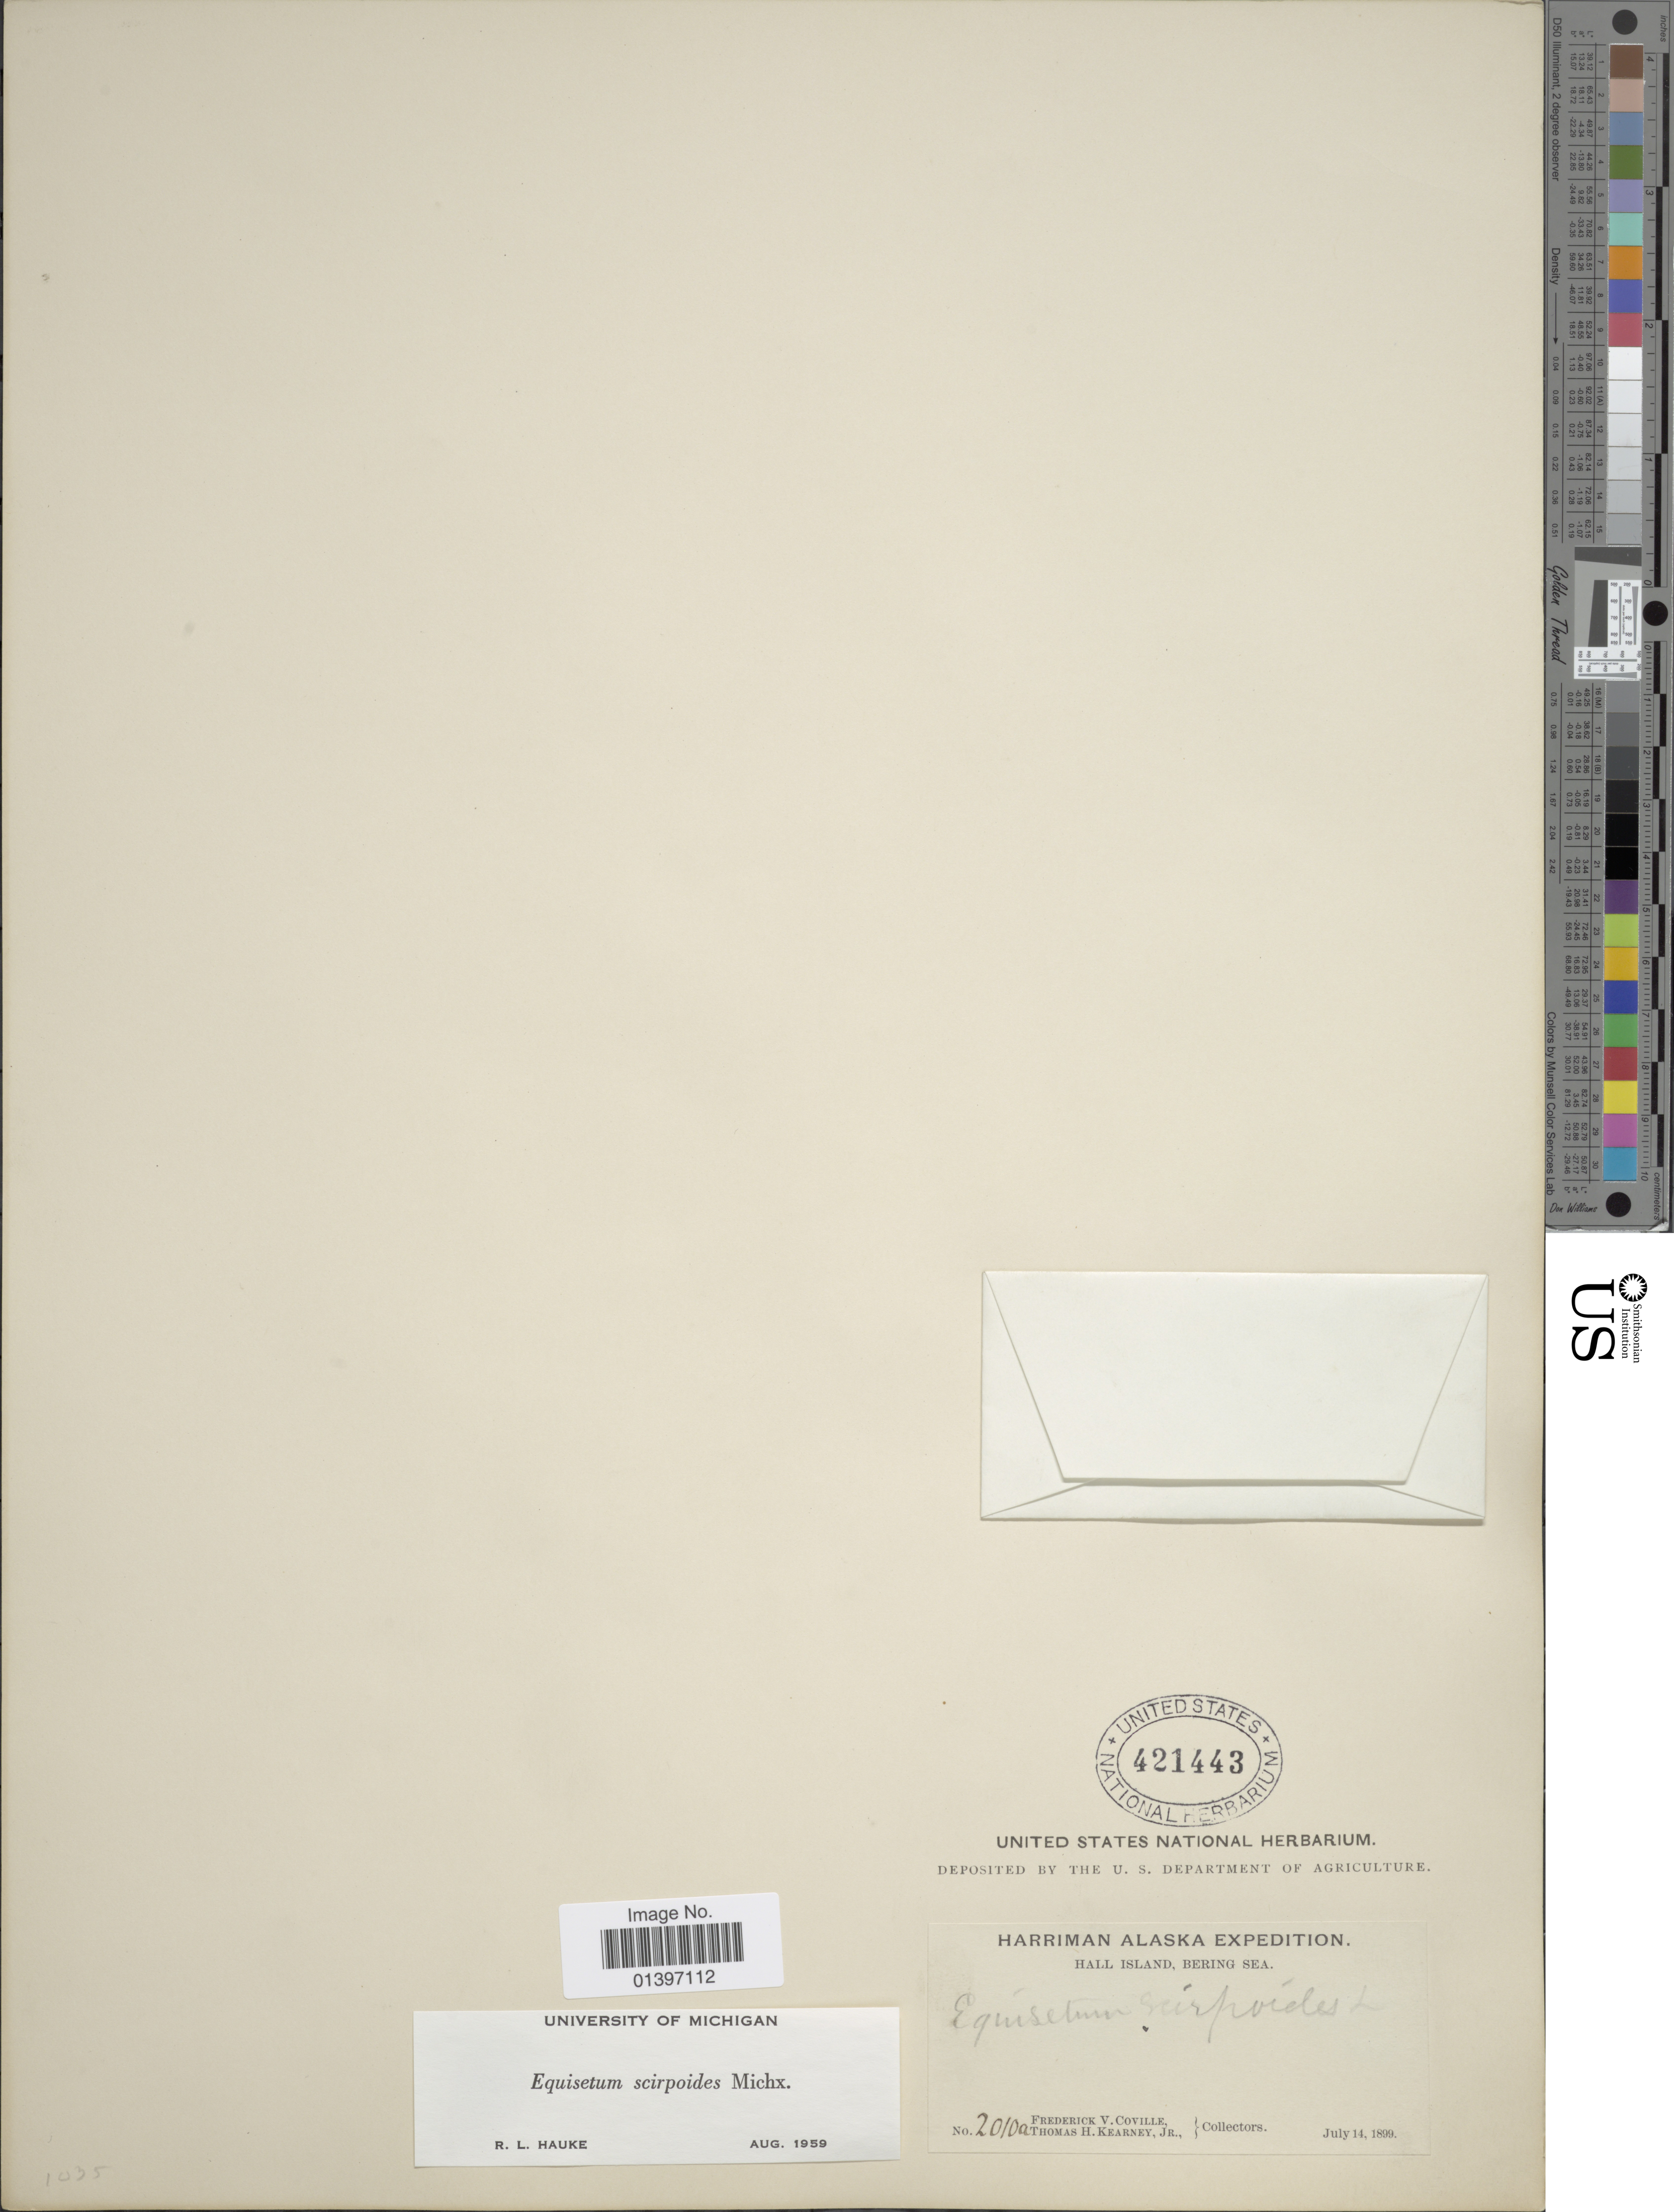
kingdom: Plantae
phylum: Tracheophyta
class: Polypodiopsida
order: Equisetales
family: Equisetaceae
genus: Equisetum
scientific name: Equisetum scirpoides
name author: Michx.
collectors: F. V. Coville & T. H. Kearney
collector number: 2010a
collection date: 1899-07-14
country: United States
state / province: Alaska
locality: Hall Island, Bering Sea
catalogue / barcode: US 421443